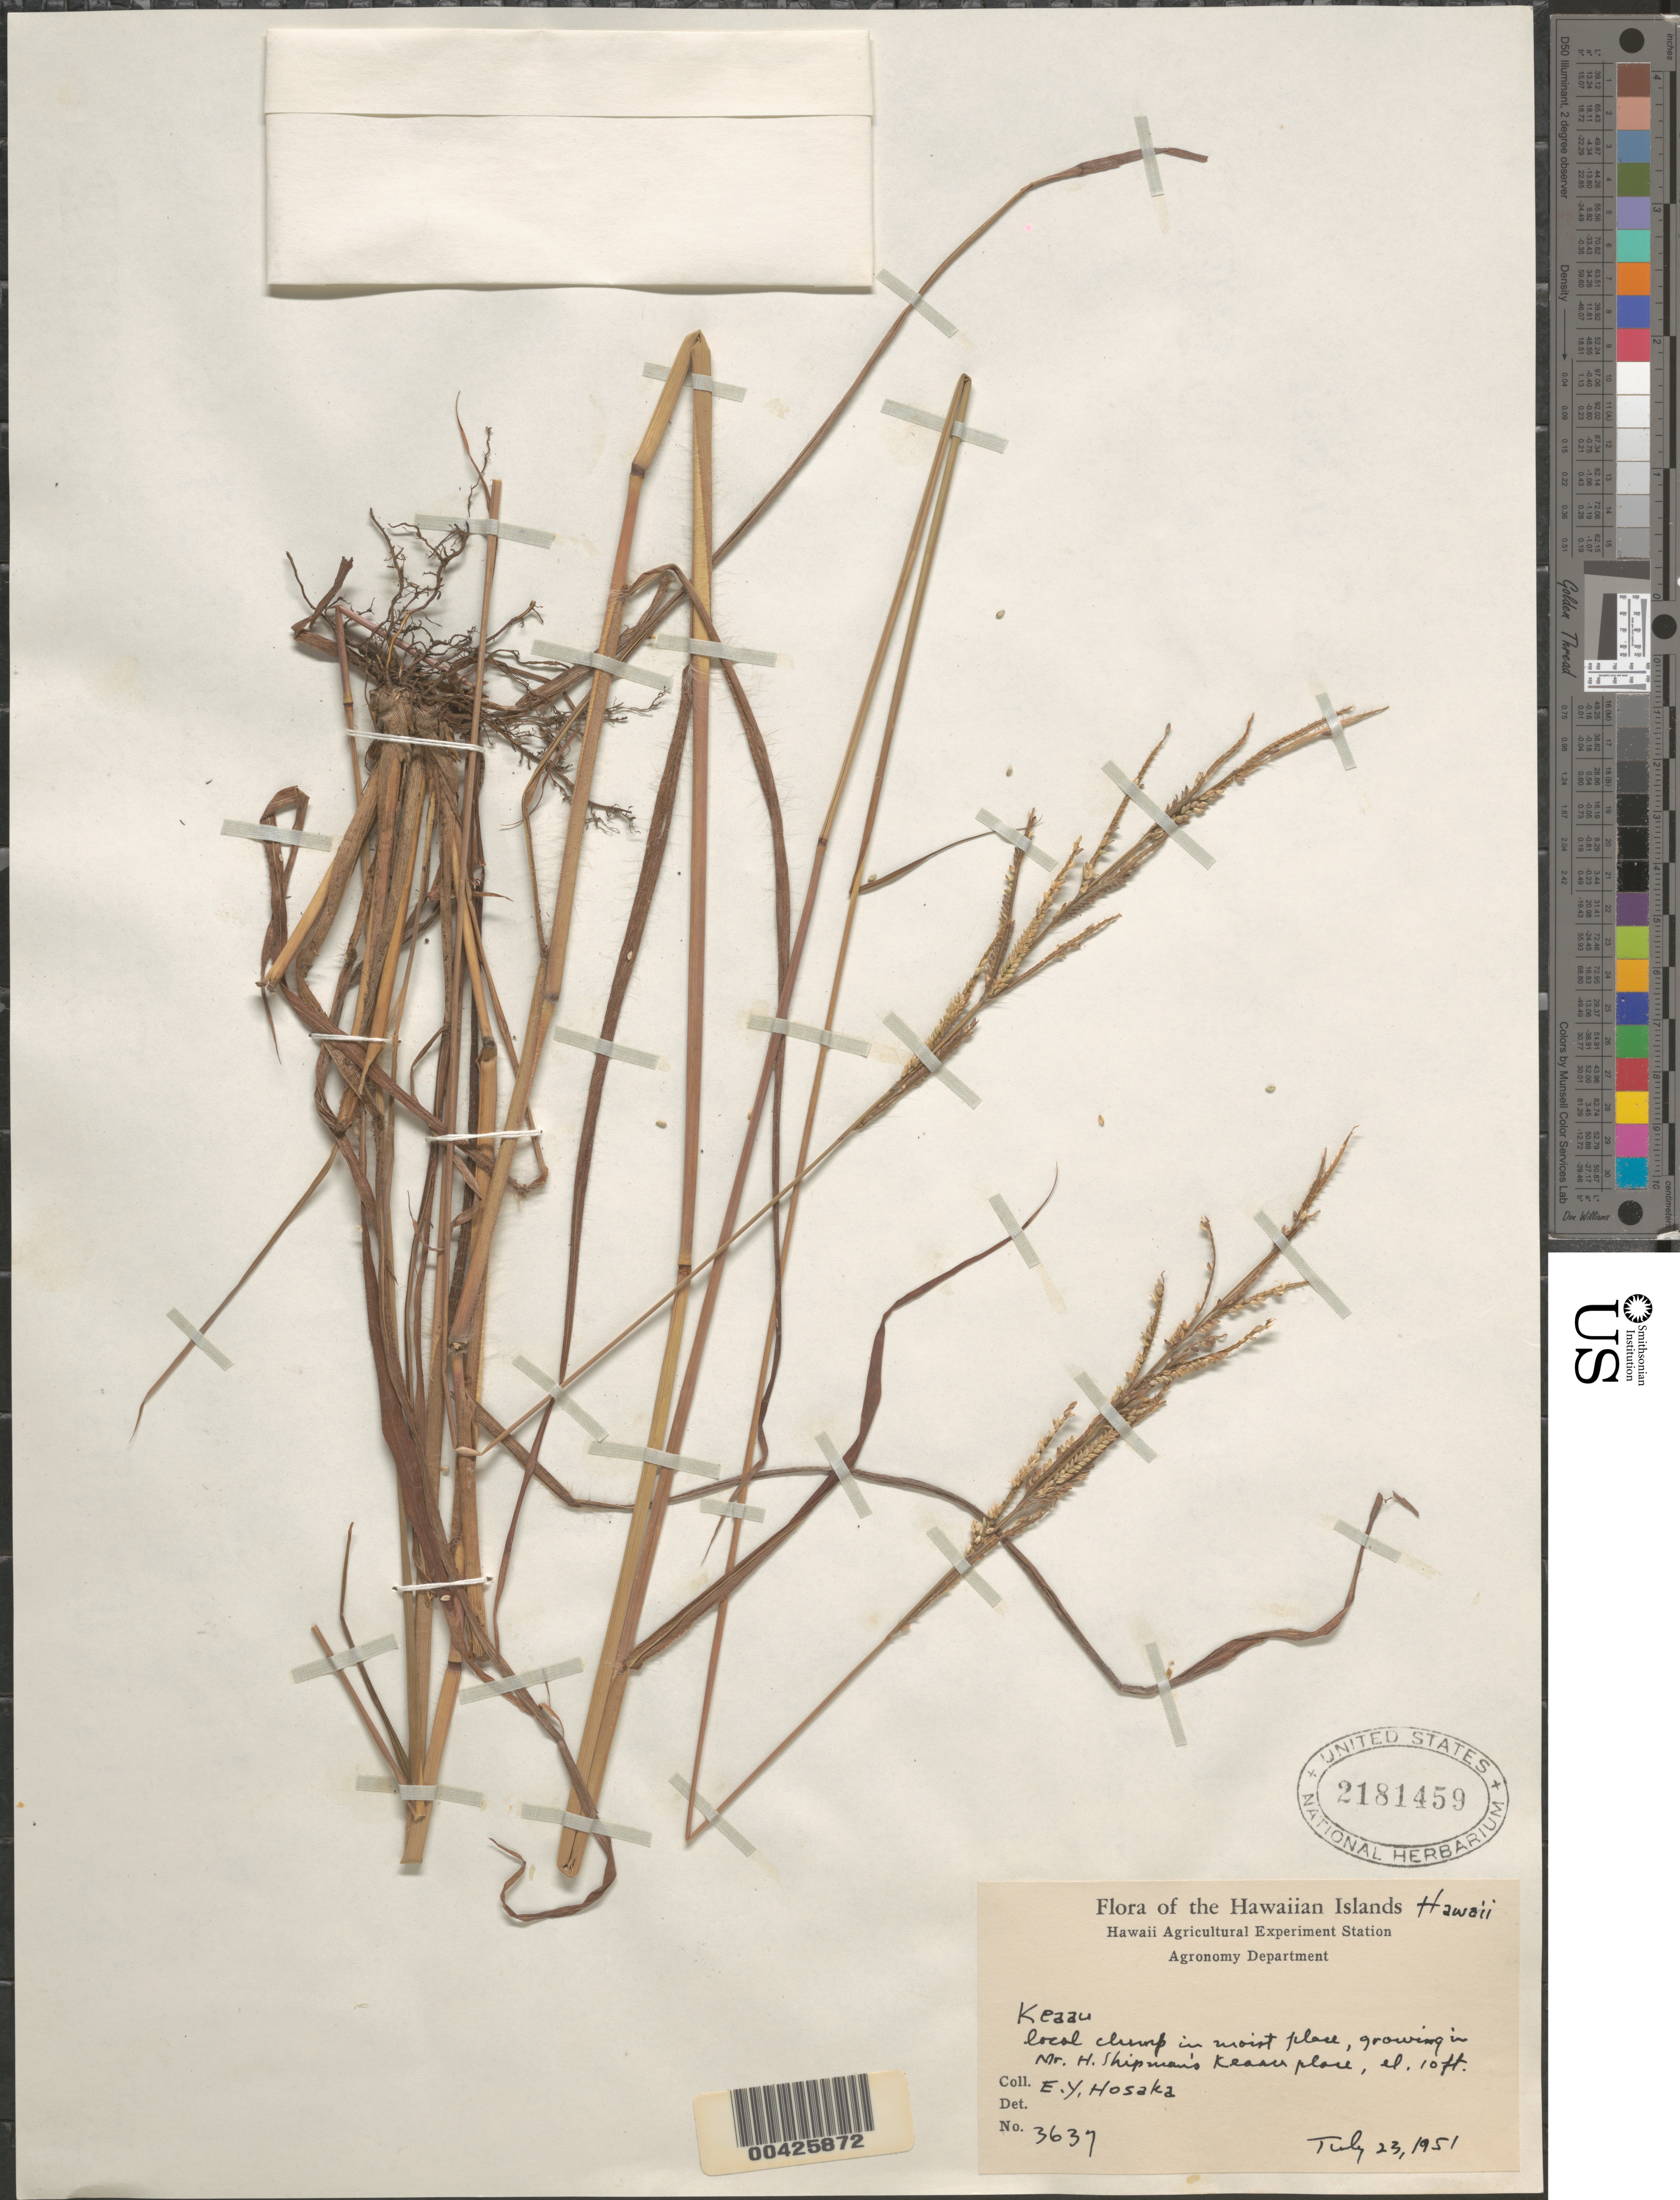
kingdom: Plantae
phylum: Tracheophyta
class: Liliopsida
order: Poales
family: Poaceae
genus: Paspalum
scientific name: Paspalum malacophyllum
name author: Trin.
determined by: Faccenda, K.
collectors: E. Y. Hosaka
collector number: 3637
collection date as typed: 23 Jul 1951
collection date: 1951-07-23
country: United States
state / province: Hawaii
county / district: Hawaii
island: Hawaii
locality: Keaau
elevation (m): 3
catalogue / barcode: US 2181459